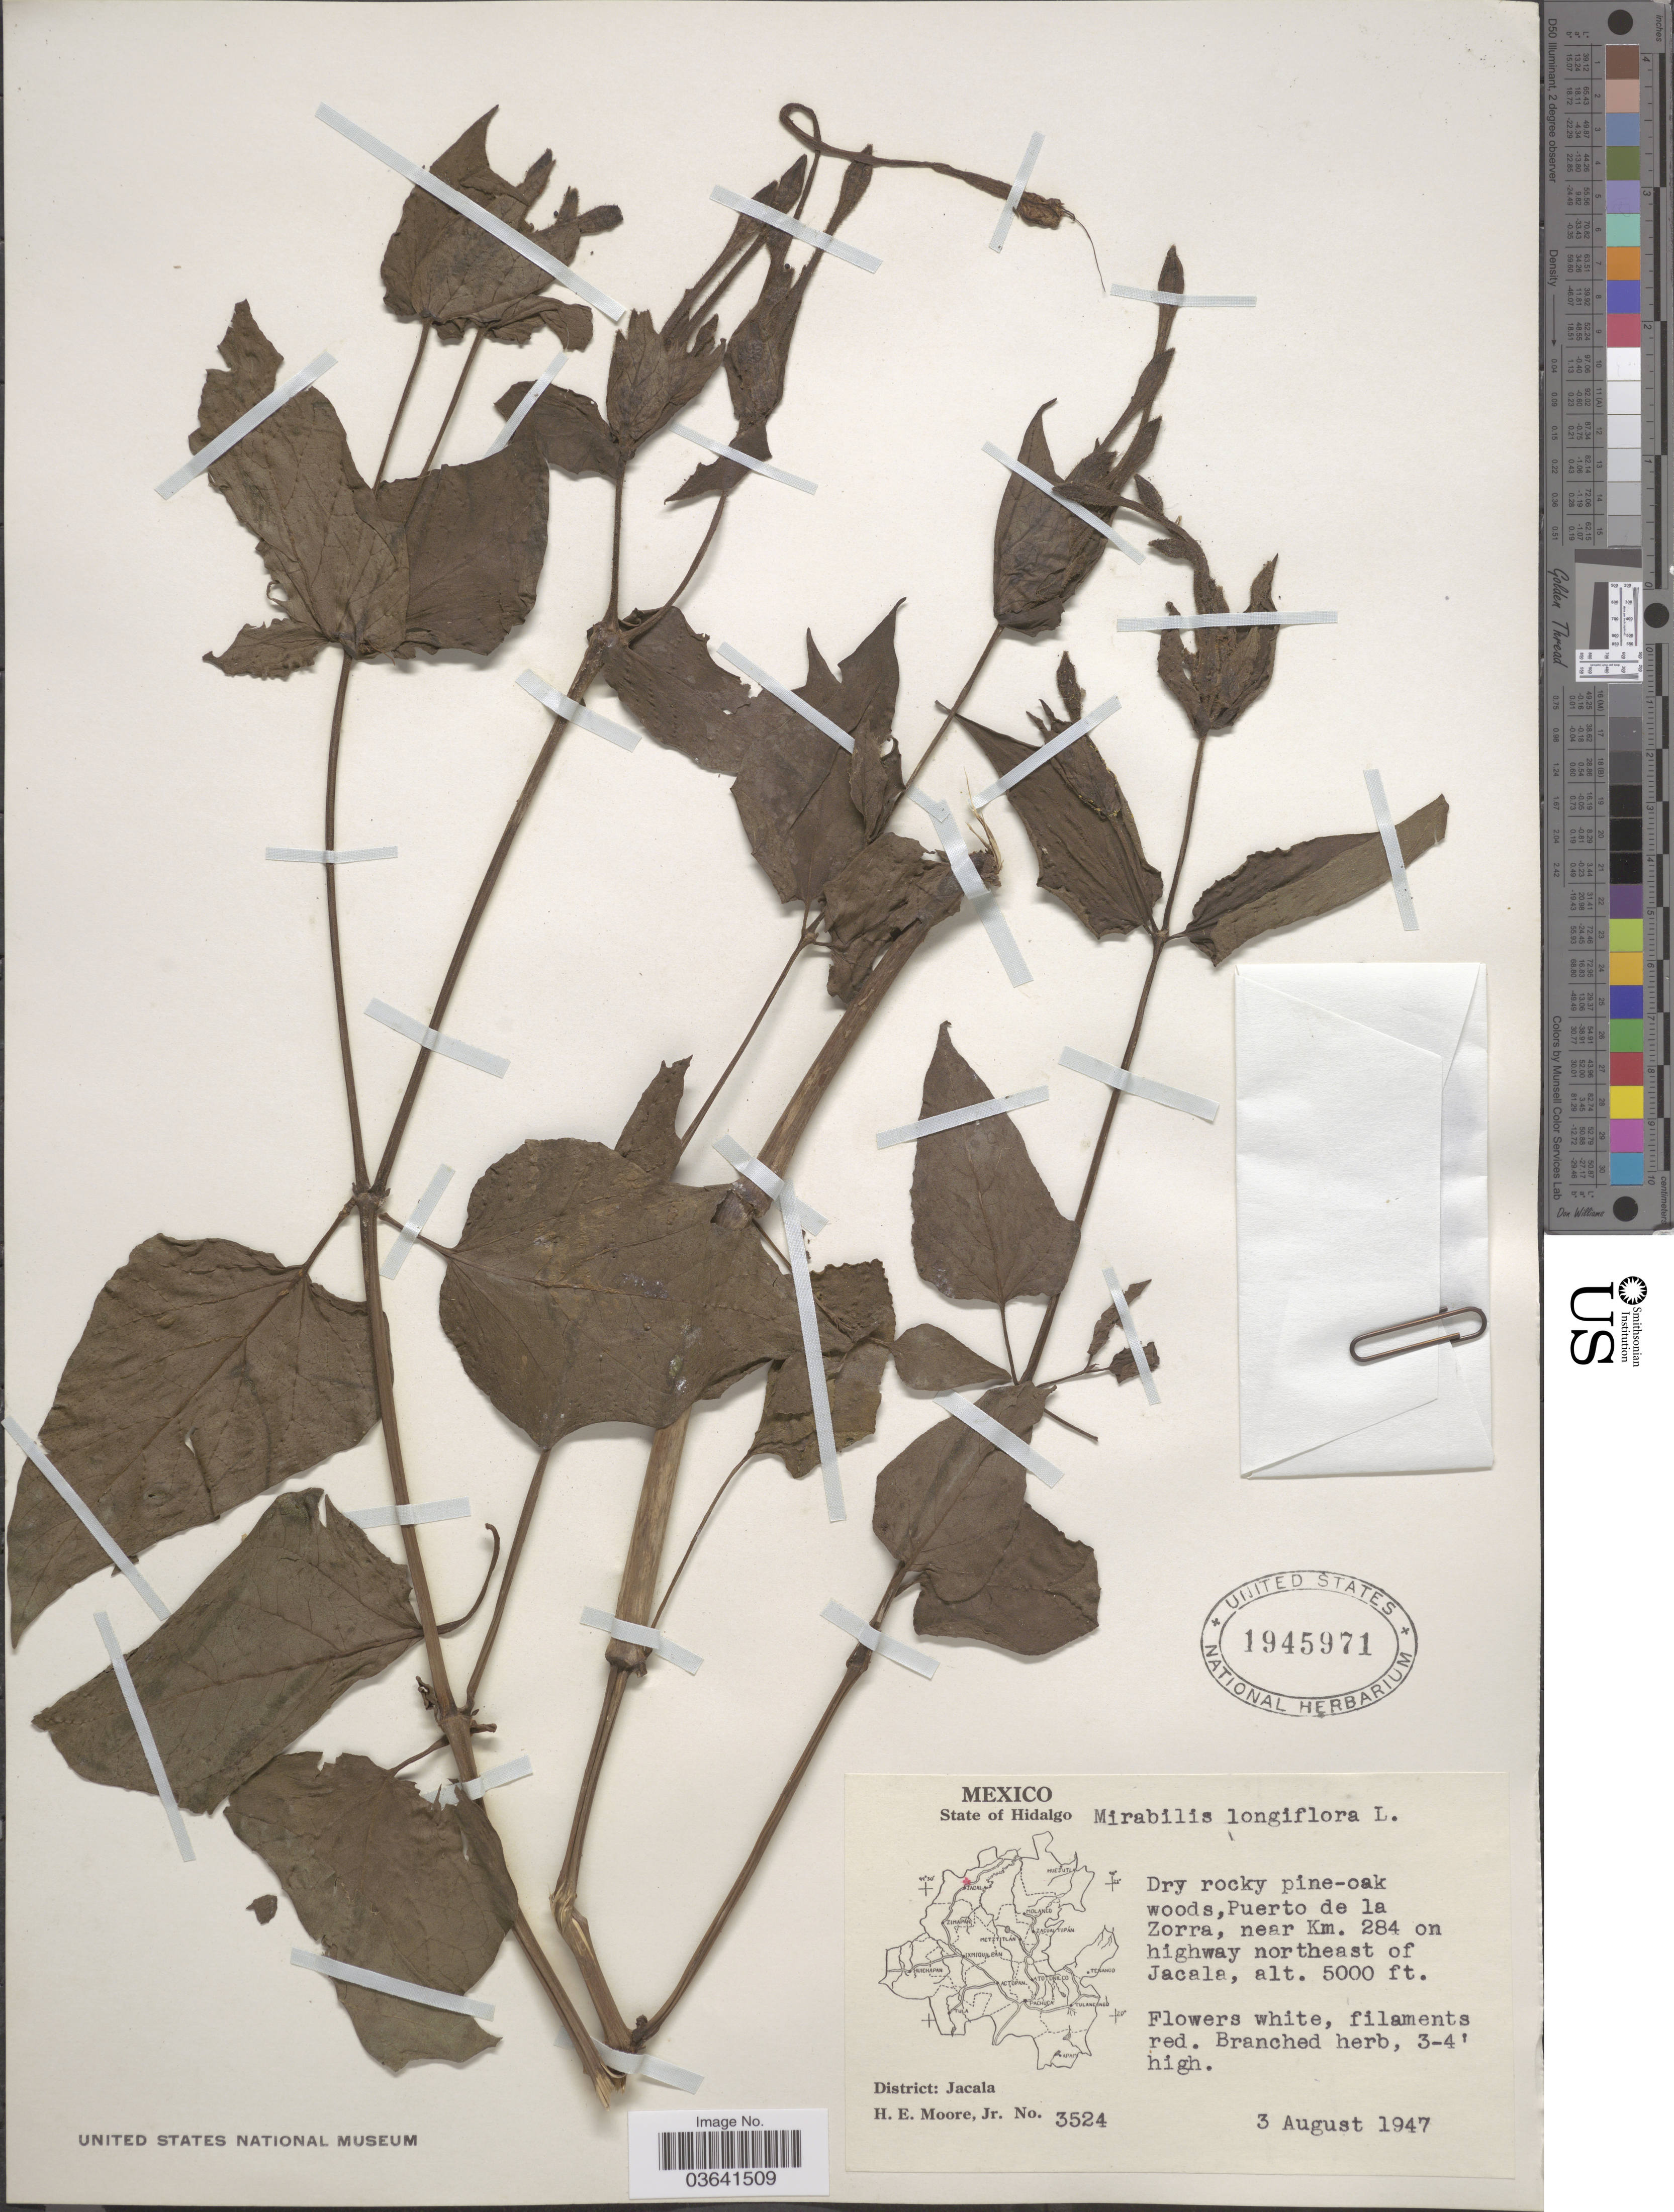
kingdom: Plantae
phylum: Tracheophyta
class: Magnoliopsida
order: Caryophyllales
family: Nyctaginaceae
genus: Mirabilis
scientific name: Mirabilis longiflora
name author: L.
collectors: H. Moore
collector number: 3524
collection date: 1947-08-03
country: Mexico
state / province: Hidalgo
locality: Puerto de la Zorra, near Km. 284 on highway northeast of Jacala. District: Jacala.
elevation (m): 1524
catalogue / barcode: US 1945971